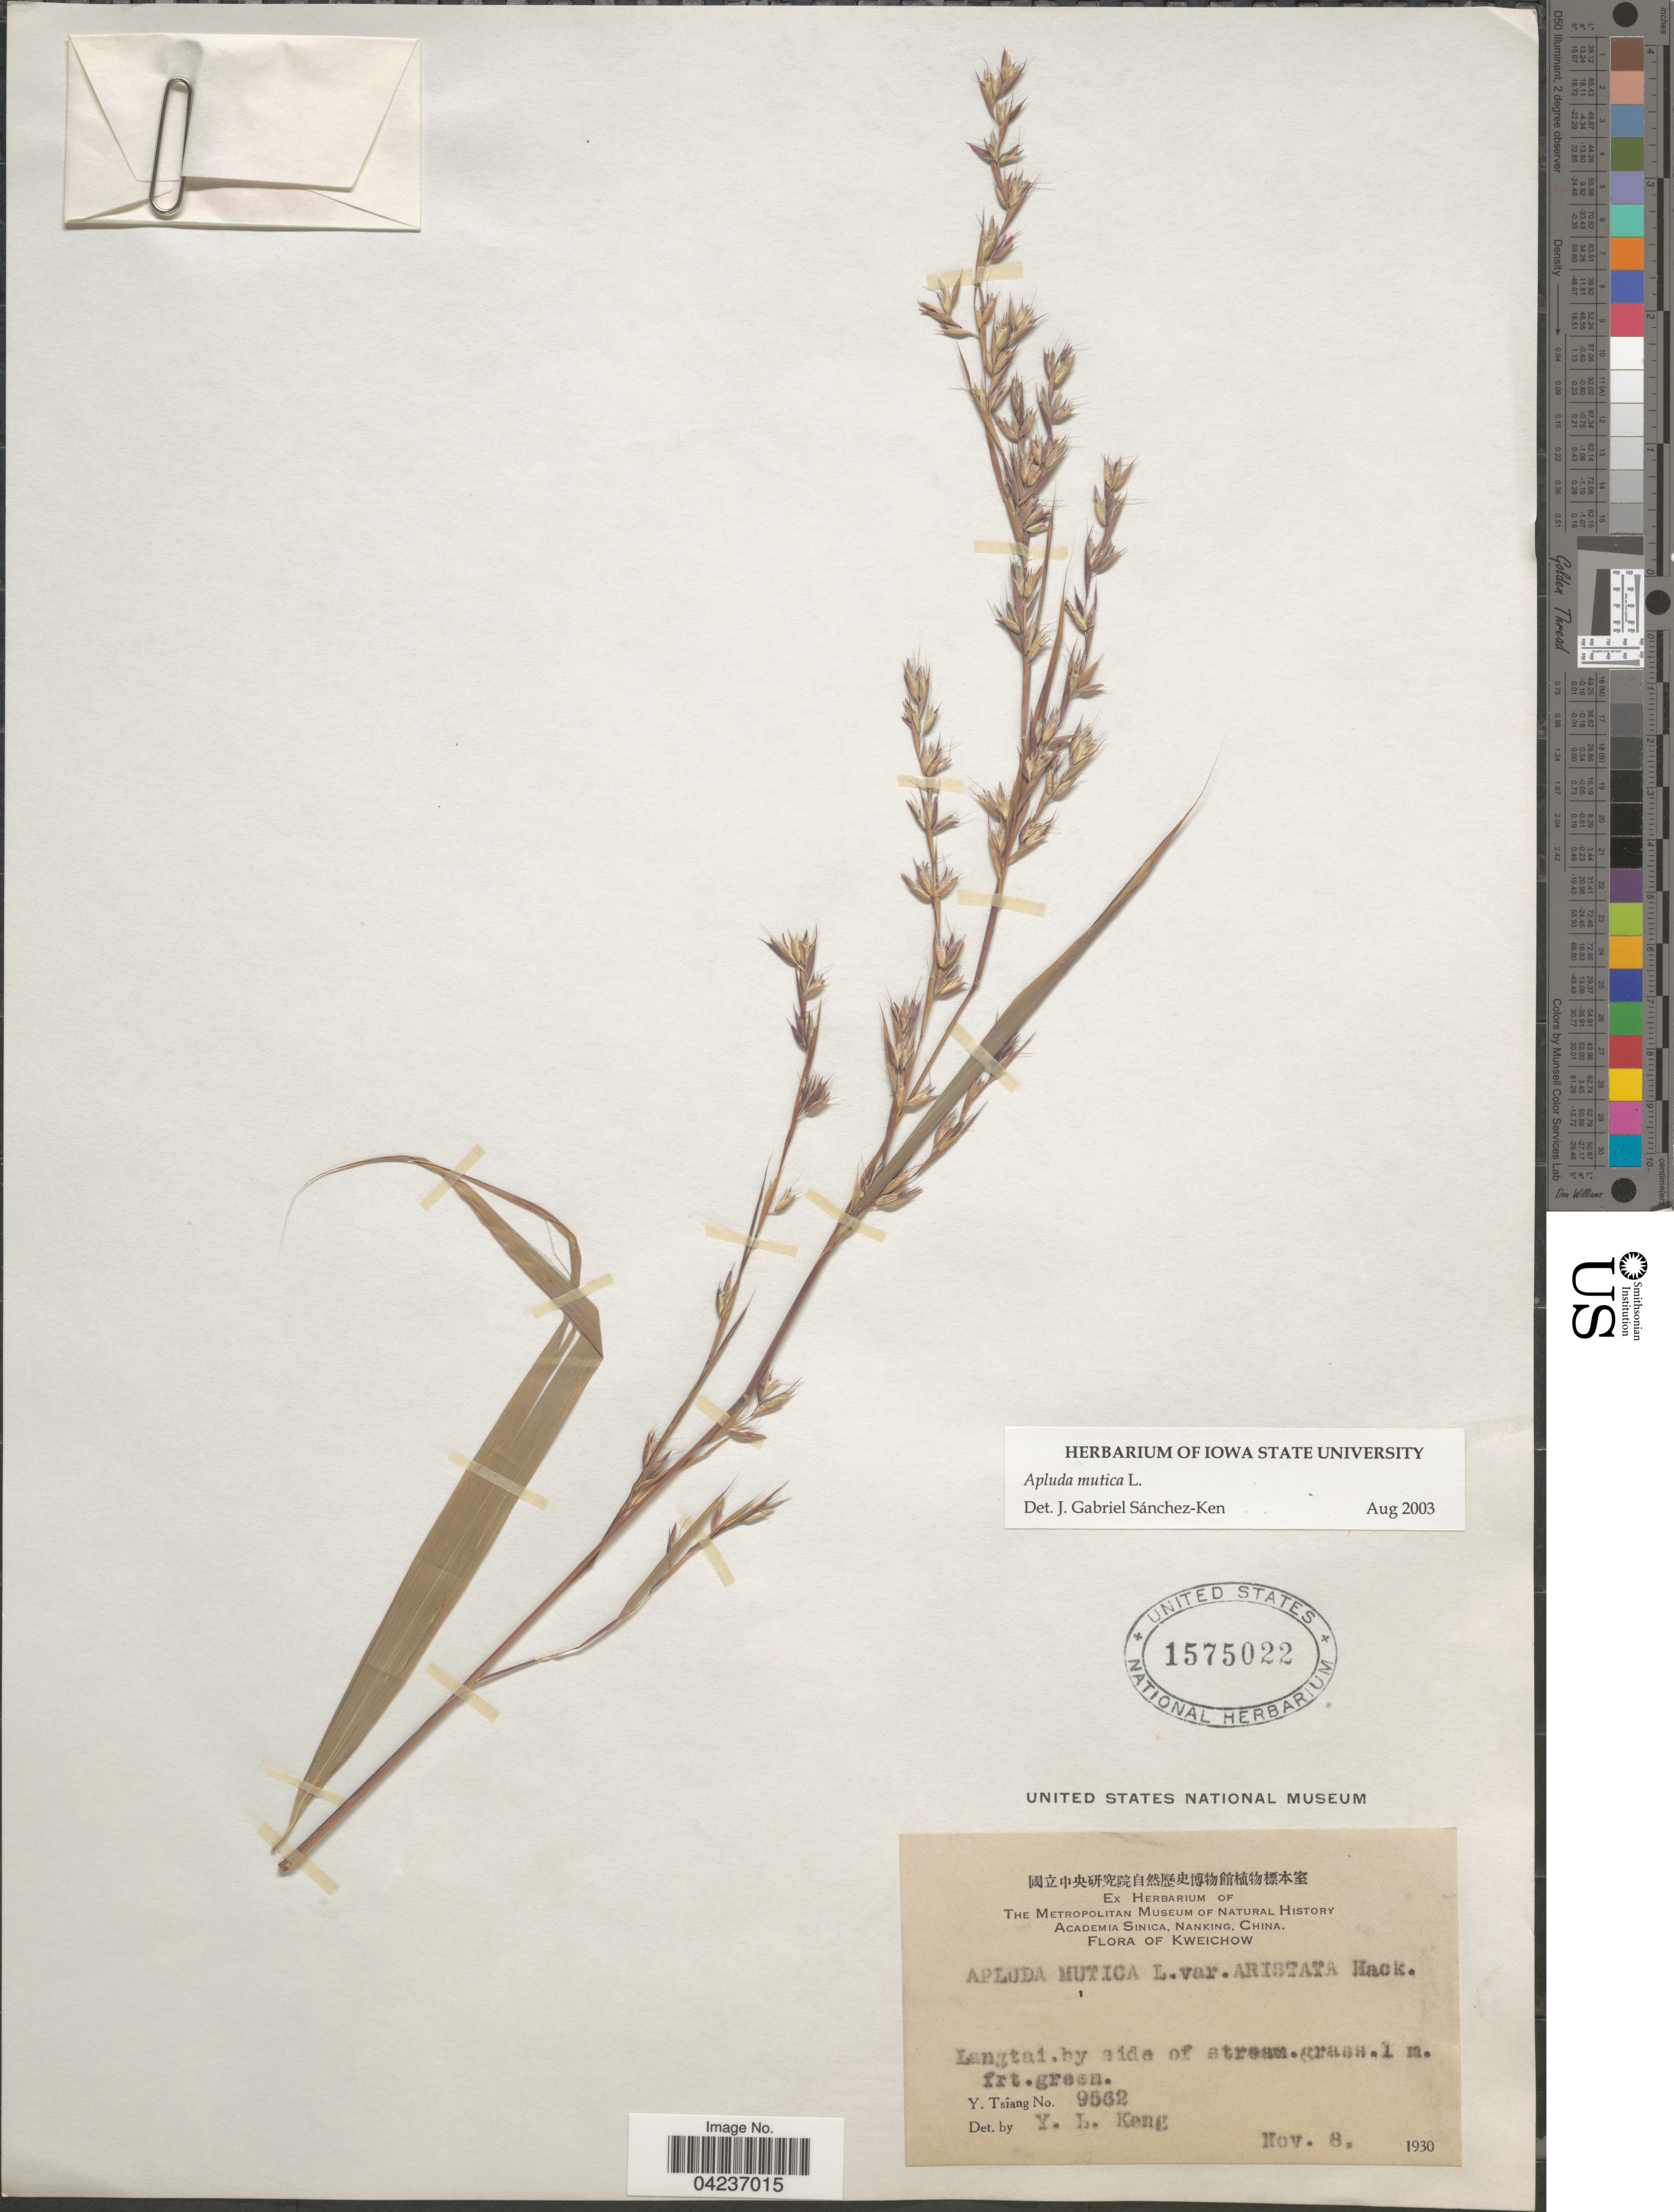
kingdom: Plantae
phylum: Tracheophyta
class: Liliopsida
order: Poales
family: Poaceae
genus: Apluda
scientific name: Apluda mutica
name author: L.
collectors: Y. Tsiang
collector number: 9562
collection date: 1930-11-08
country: China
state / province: Guizhou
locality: Kweichow. Langtai, by side of stream.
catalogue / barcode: US 1575022